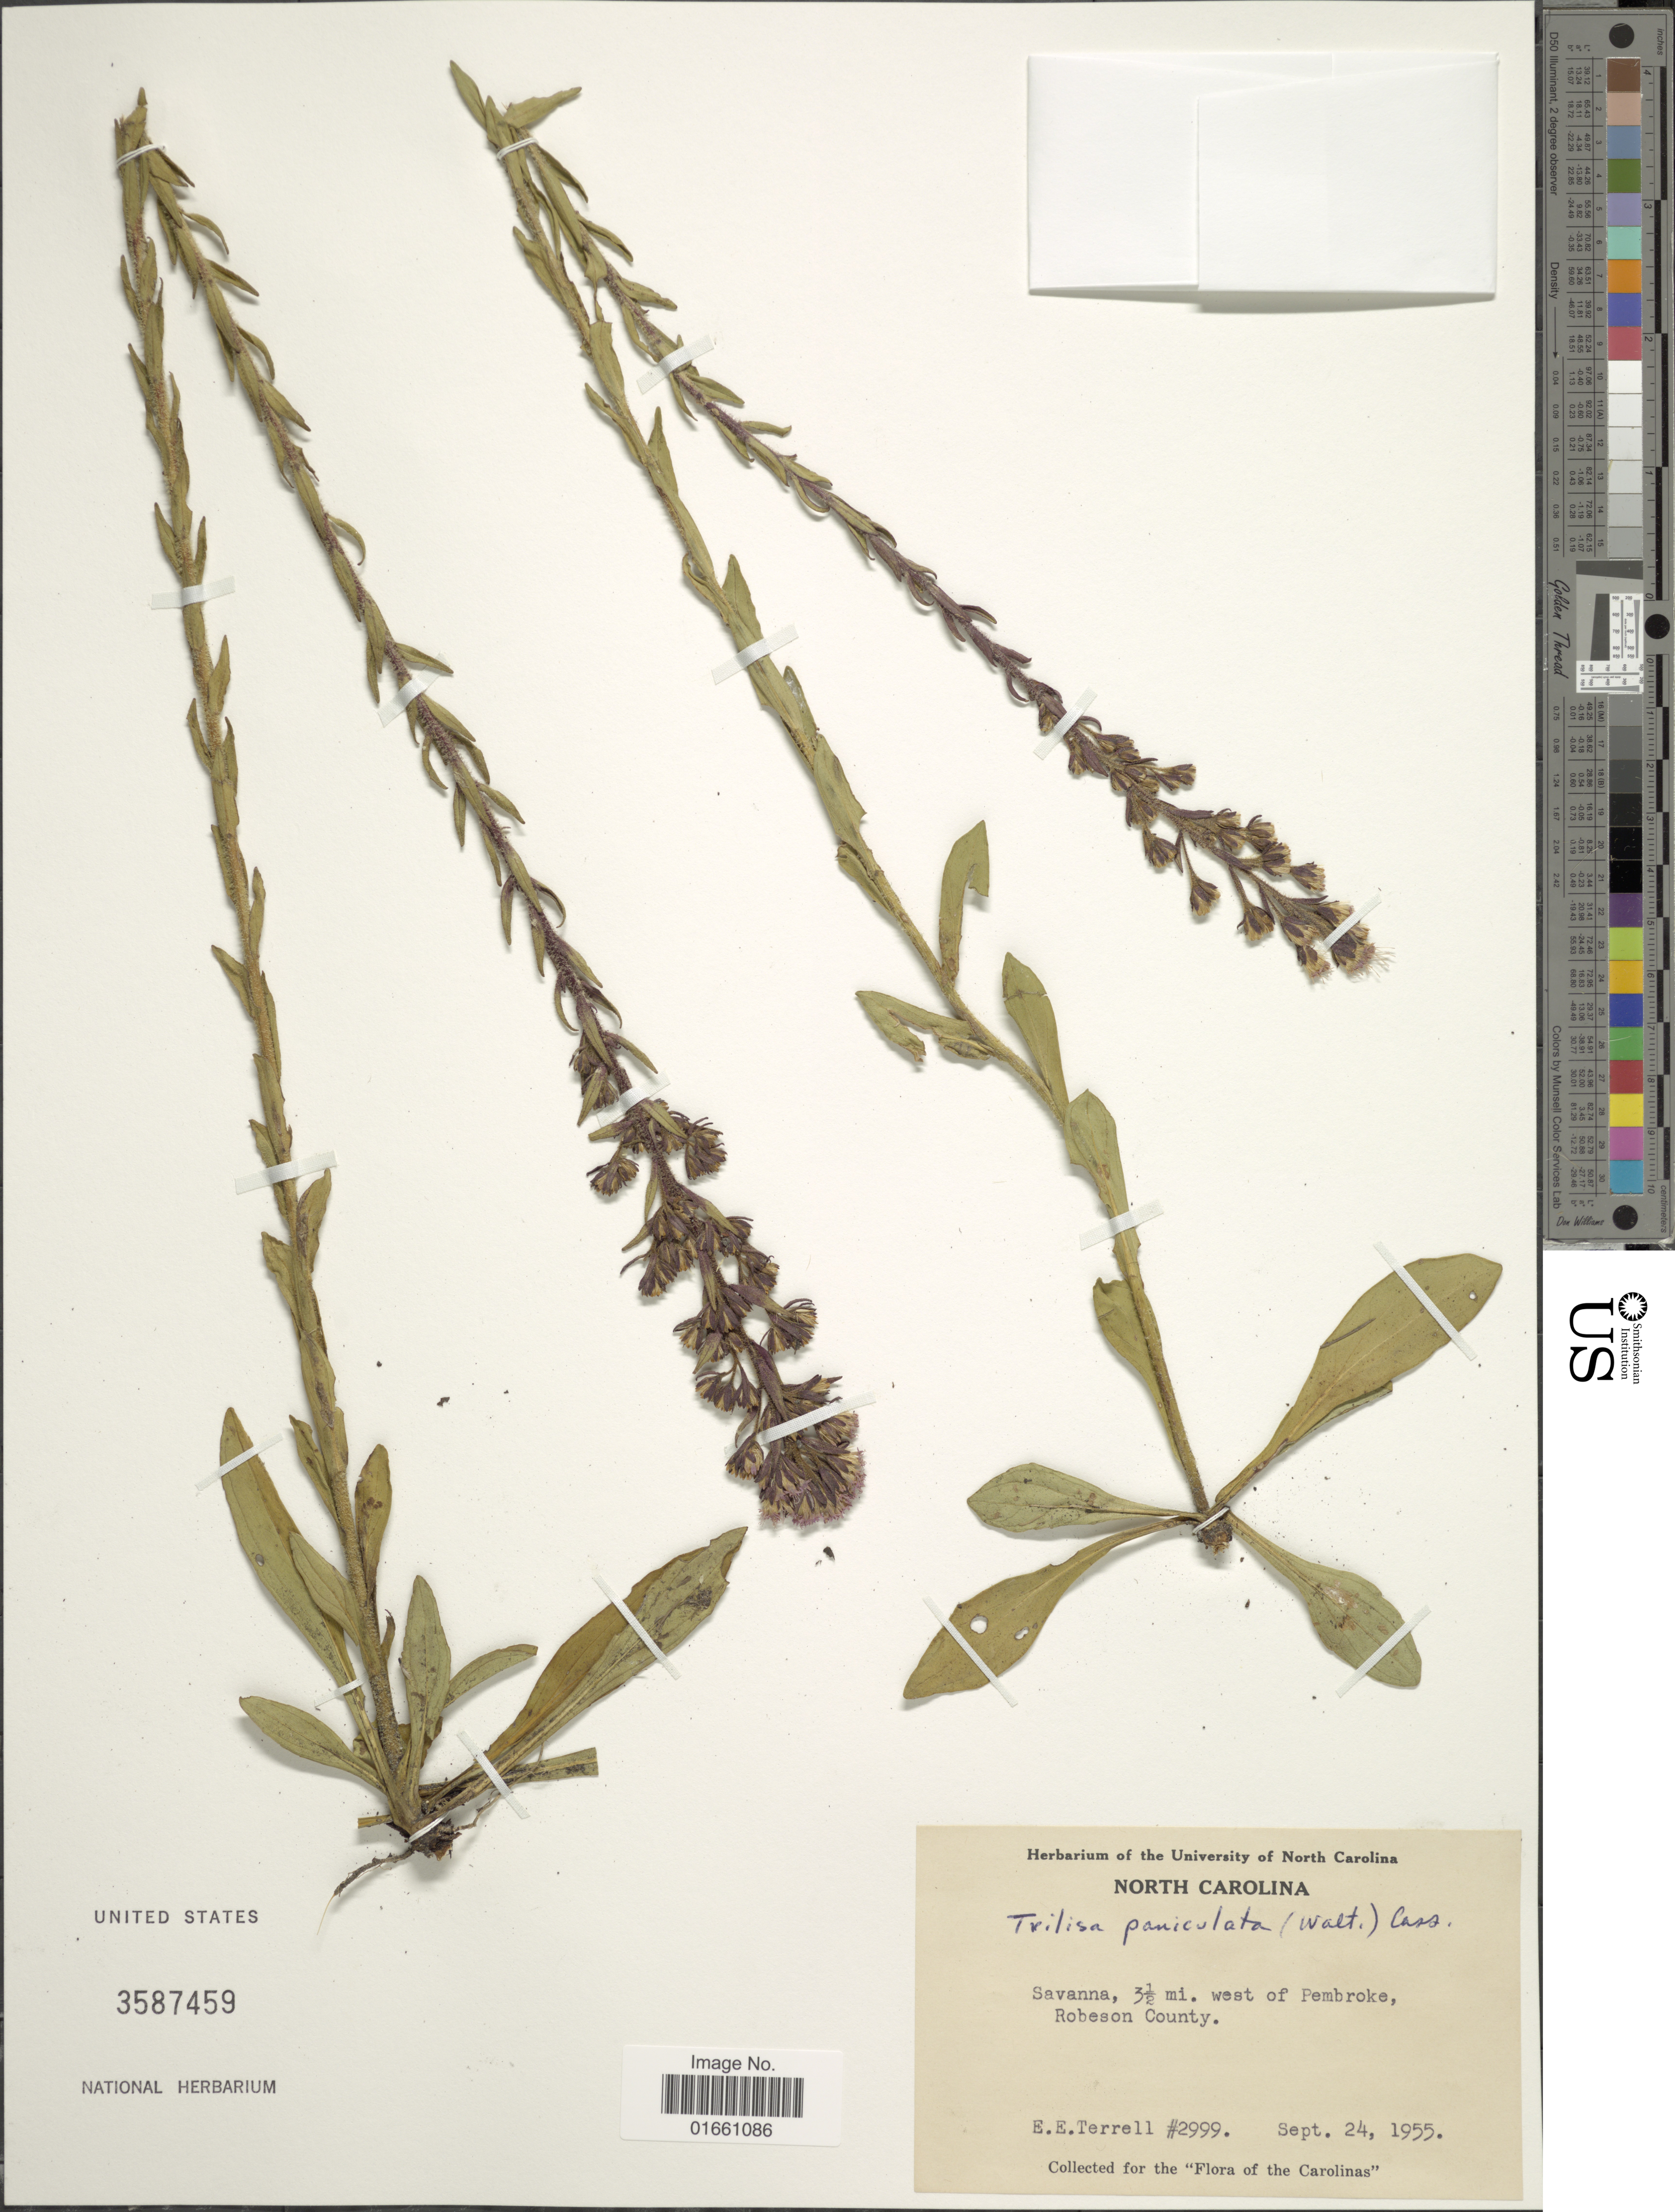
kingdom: Plantae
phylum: Tracheophyta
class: Magnoliopsida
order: Asterales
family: Asteraceae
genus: Trilisa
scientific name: Trilisa paniculata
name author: (J.F. Gmel.) Cass.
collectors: E. E. Terrell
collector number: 2999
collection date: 1955-09-24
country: United States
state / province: North Carolina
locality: Savanna, 3 ½ mi. west of Pembroke Robeson County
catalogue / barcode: US 3587459